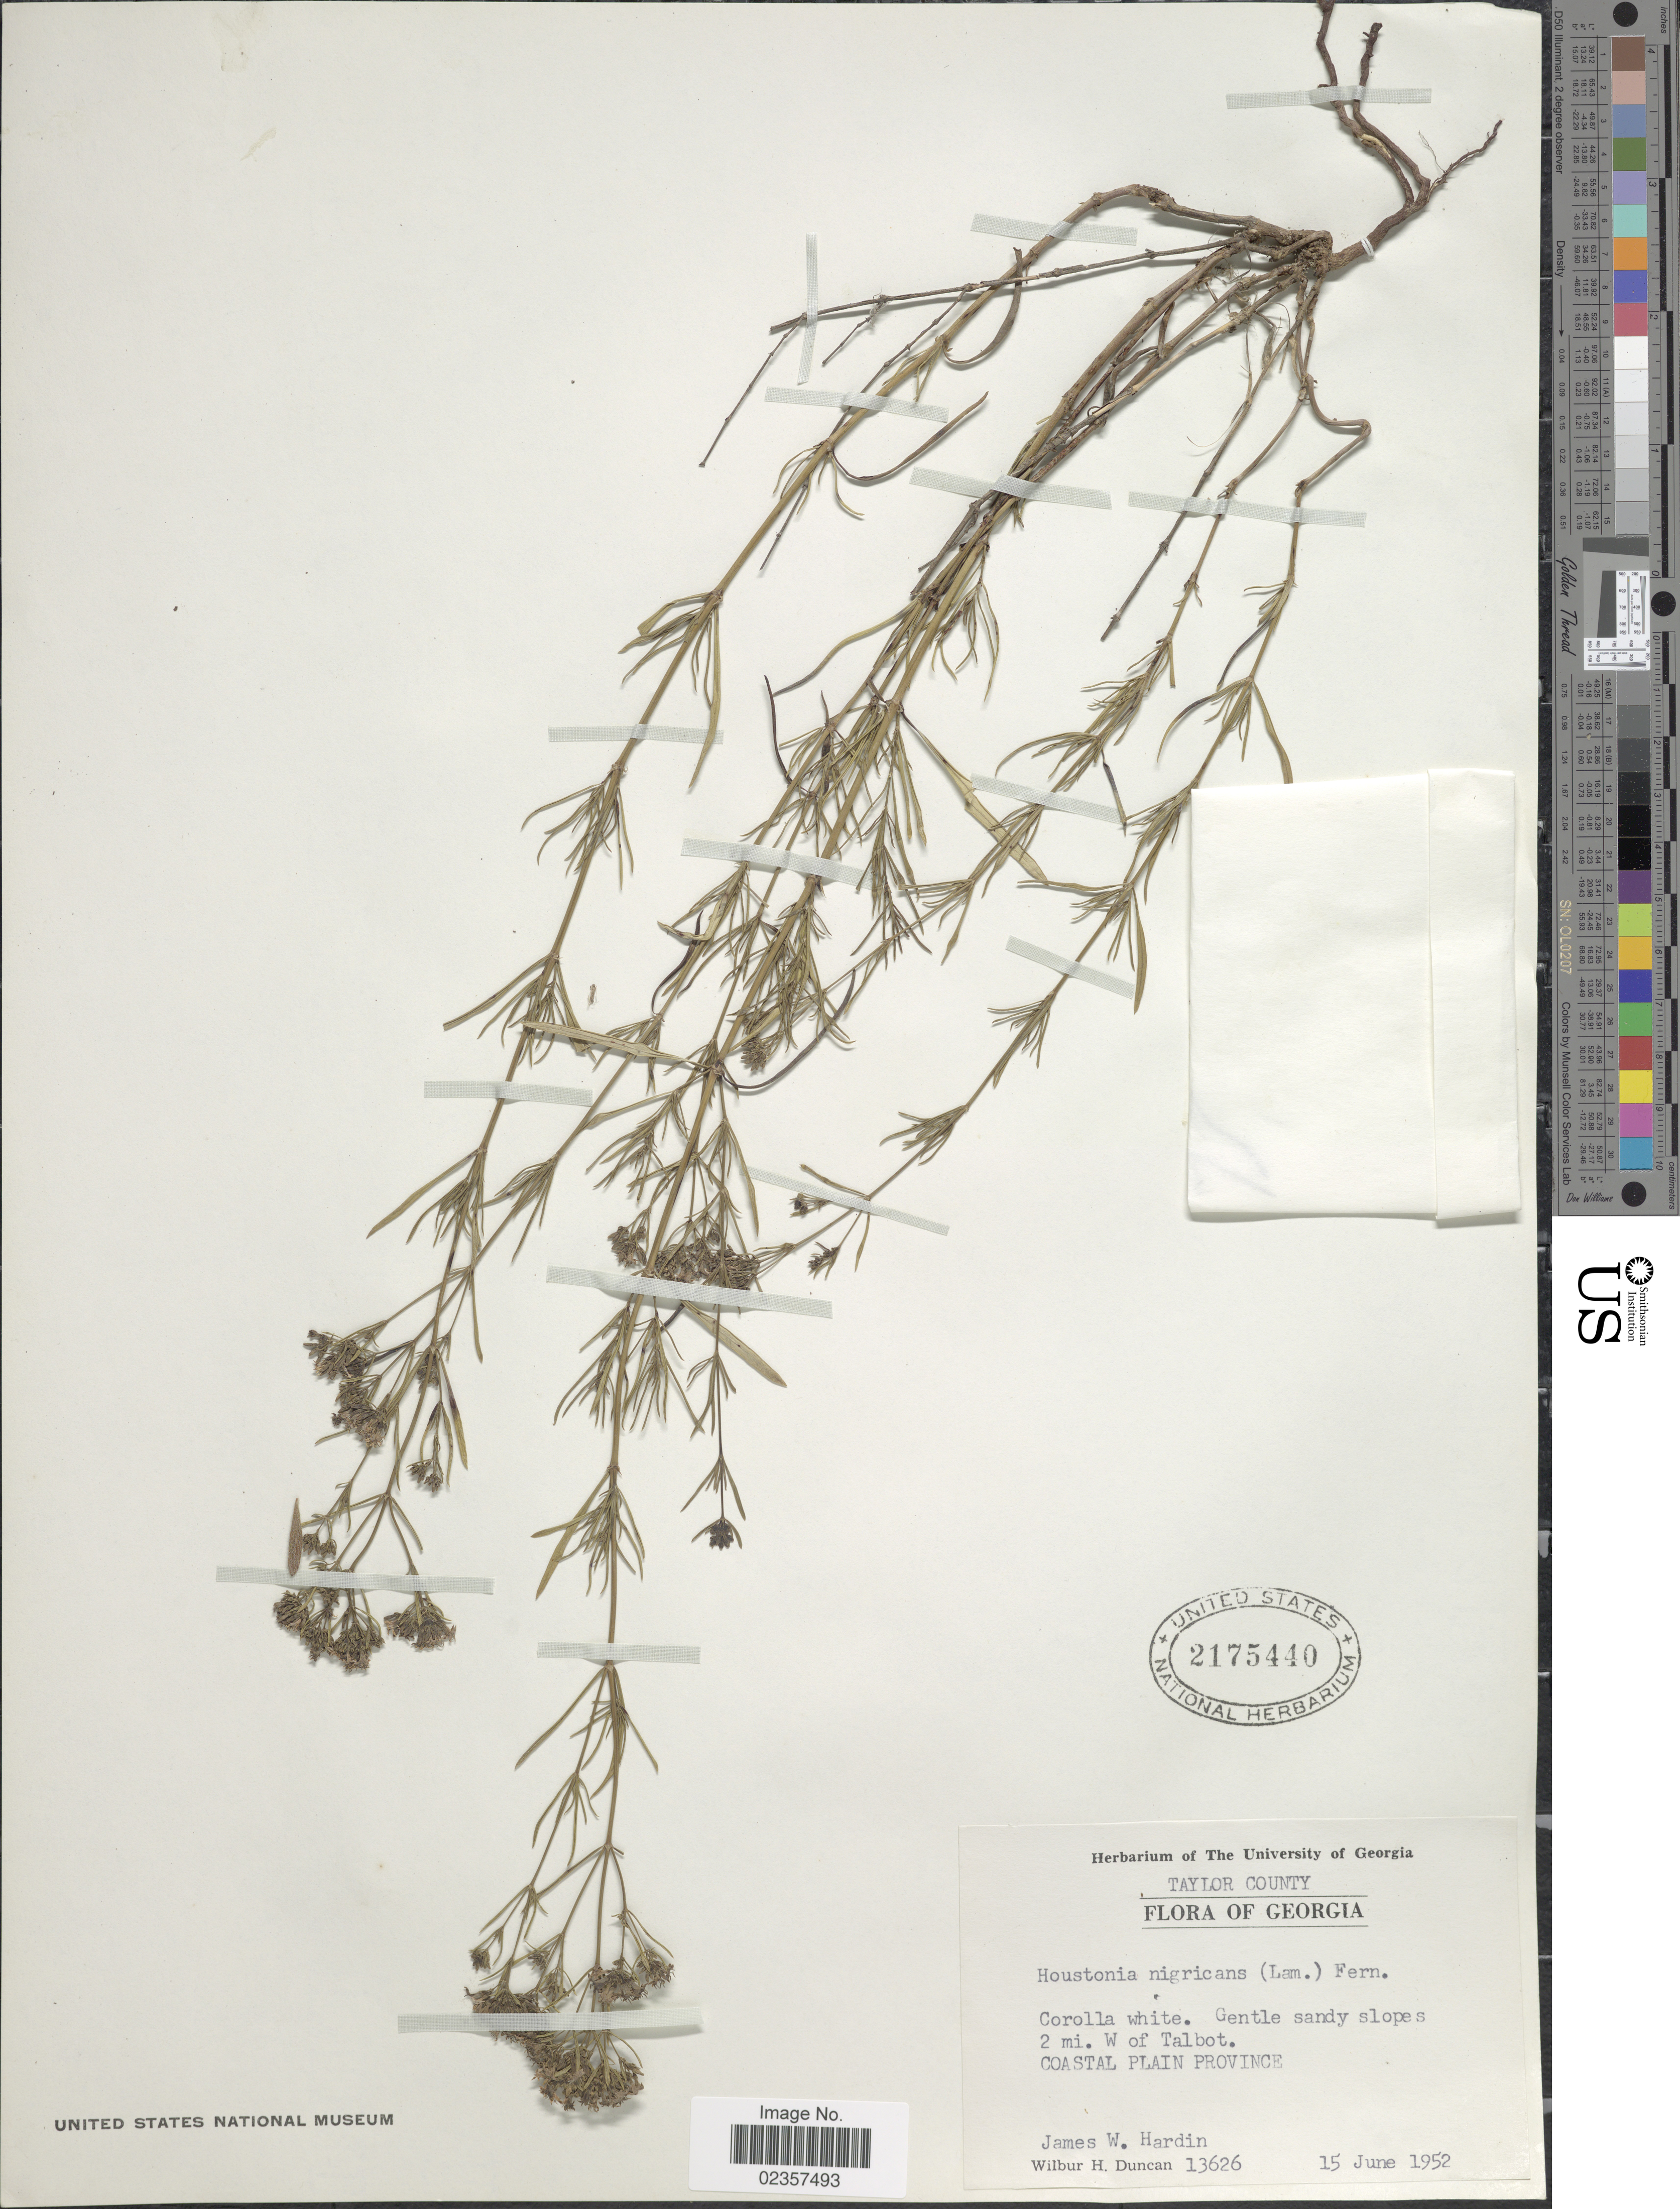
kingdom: Plantae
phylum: Tracheophyta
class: Magnoliopsida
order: Gentianales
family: Rubiaceae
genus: Houstonia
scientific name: Houstonia nigricans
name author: (Lam.) Fernald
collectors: J. W. Hardin & W. H. Duncan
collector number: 13626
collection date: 1952-06-15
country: United States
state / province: Georgia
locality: Taylor County. 2 mi. W of Talbot. Coastal Plain Province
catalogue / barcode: US 2175440